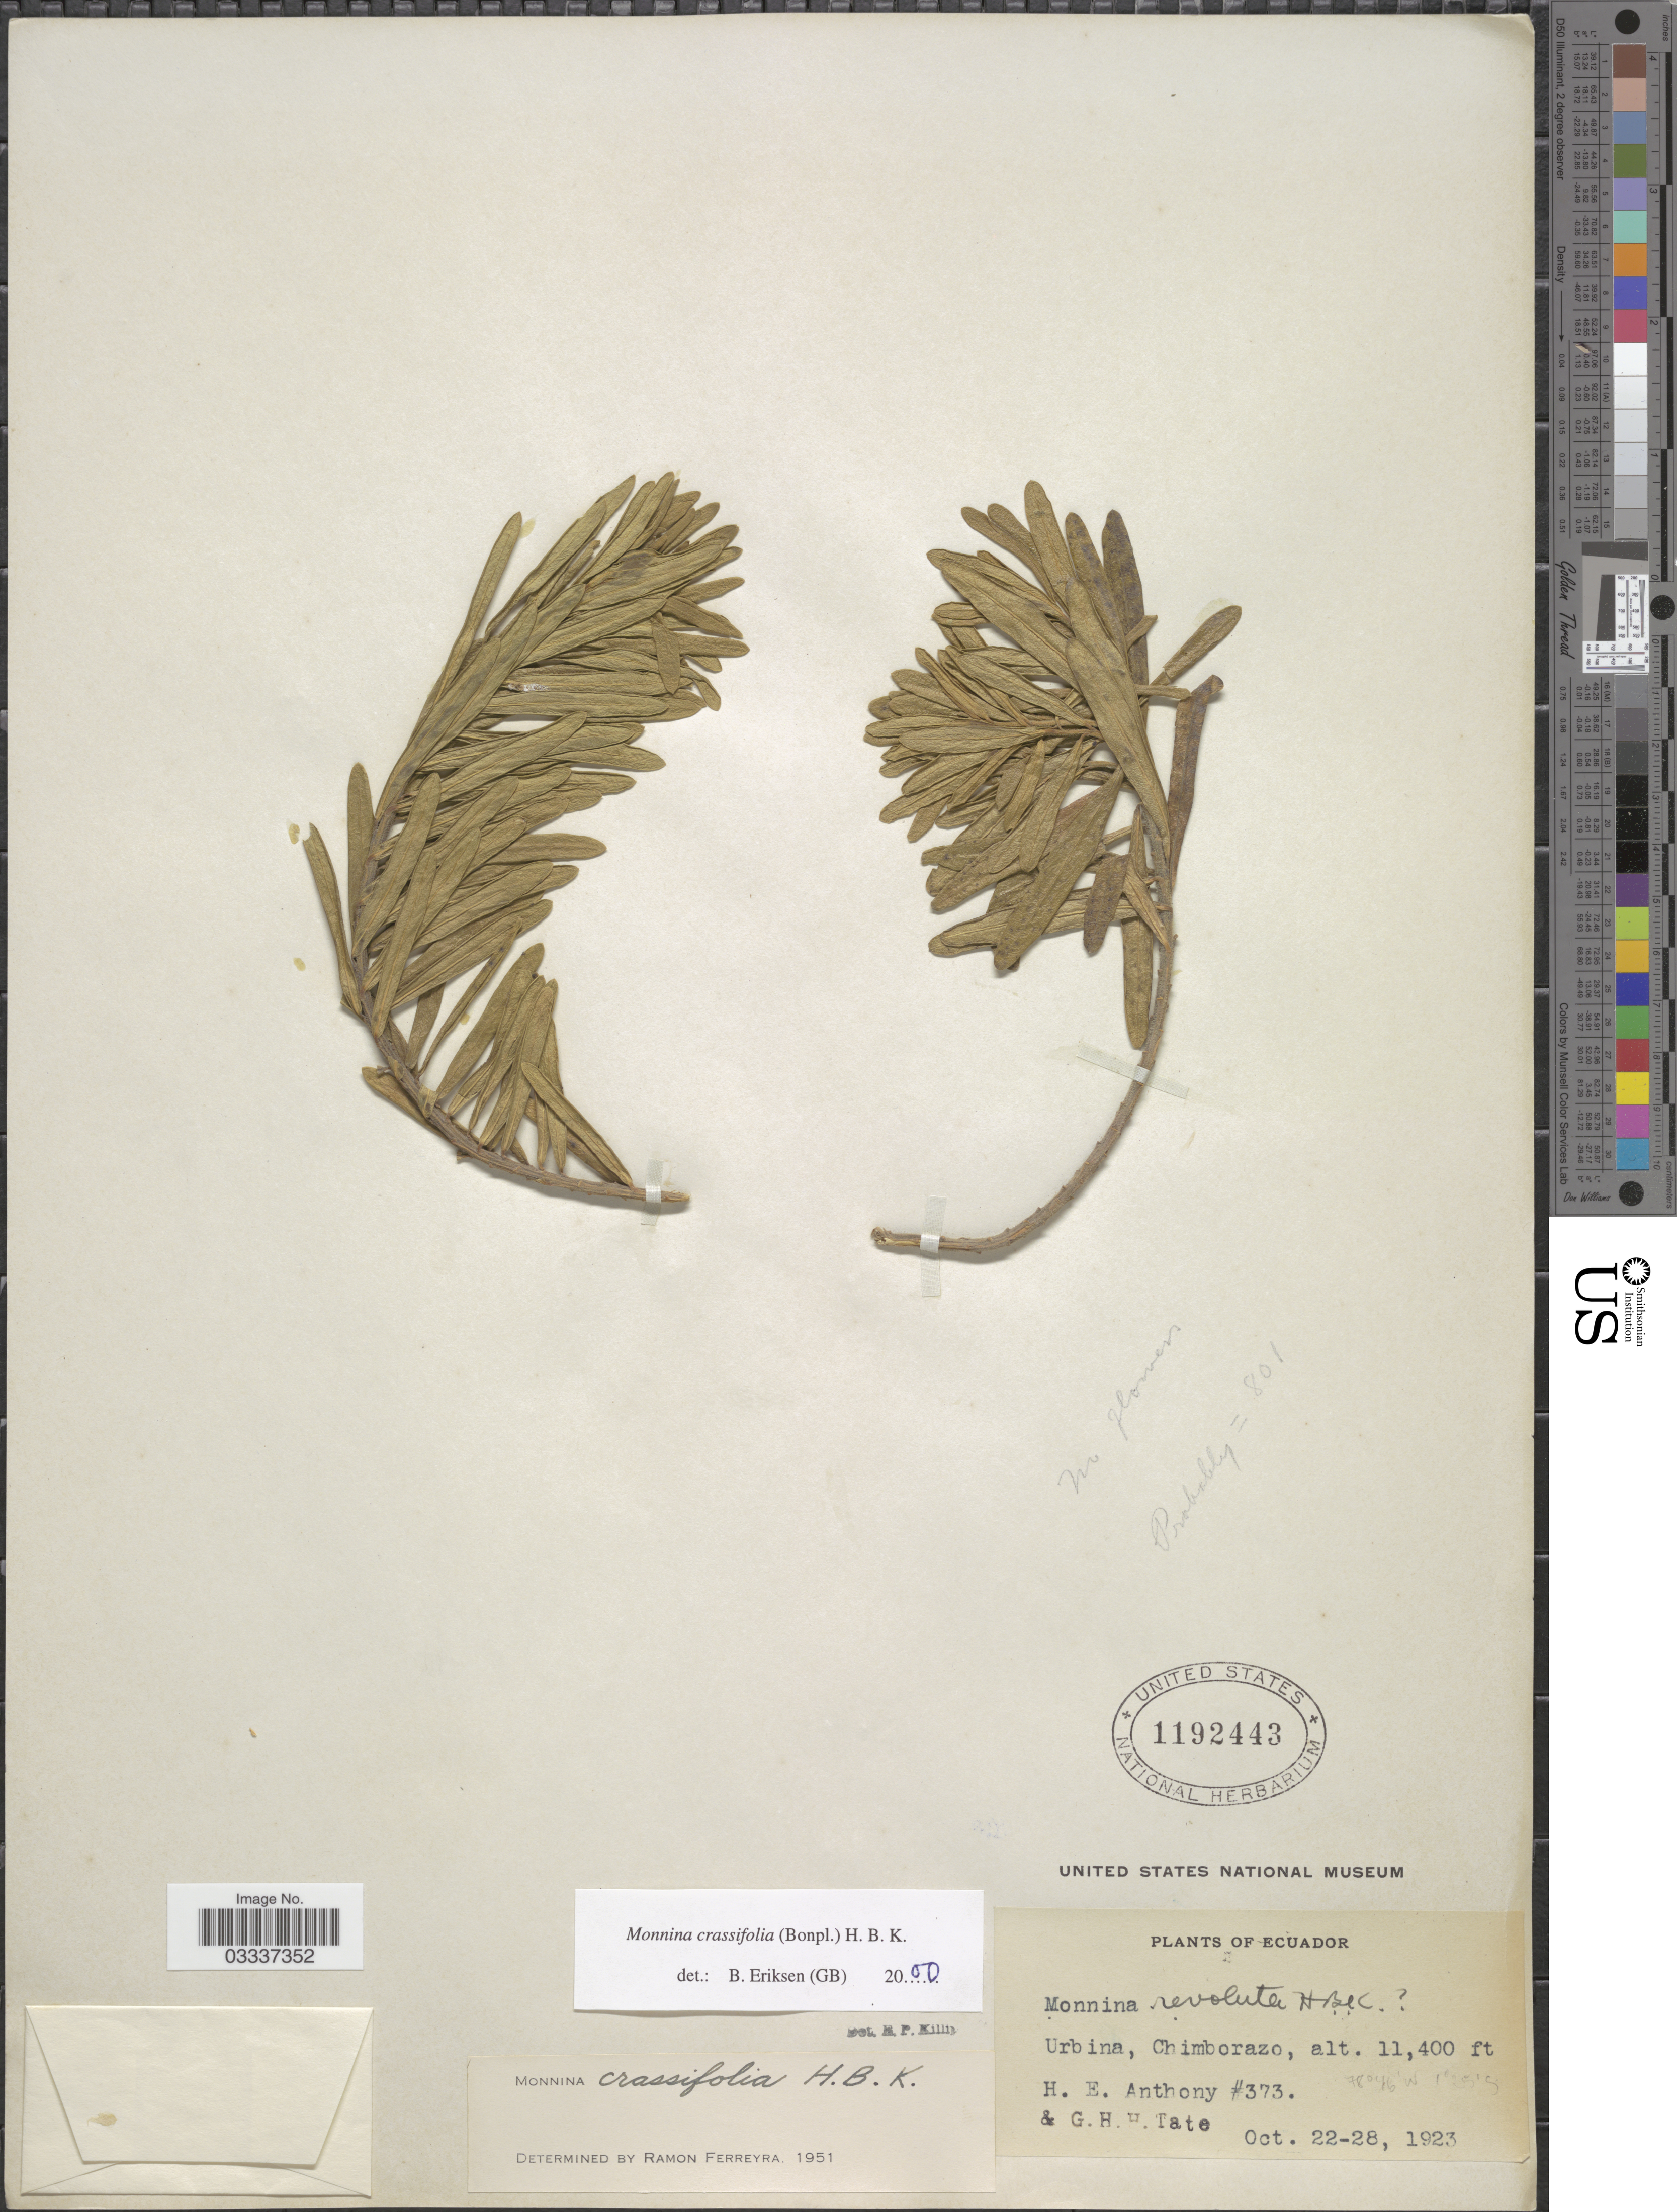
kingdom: Plantae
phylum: Tracheophyta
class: Magnoliopsida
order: Fabales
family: Polygalaceae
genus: Monnina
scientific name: Monnina crassifolia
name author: (Bonpl.) Kunth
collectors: H. E. Anthony & G. H. H.Tate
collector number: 373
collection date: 1923-10-22/1923-10-28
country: Ecuador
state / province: Chimborazo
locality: Urbina.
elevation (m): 3475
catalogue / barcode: US 1192443